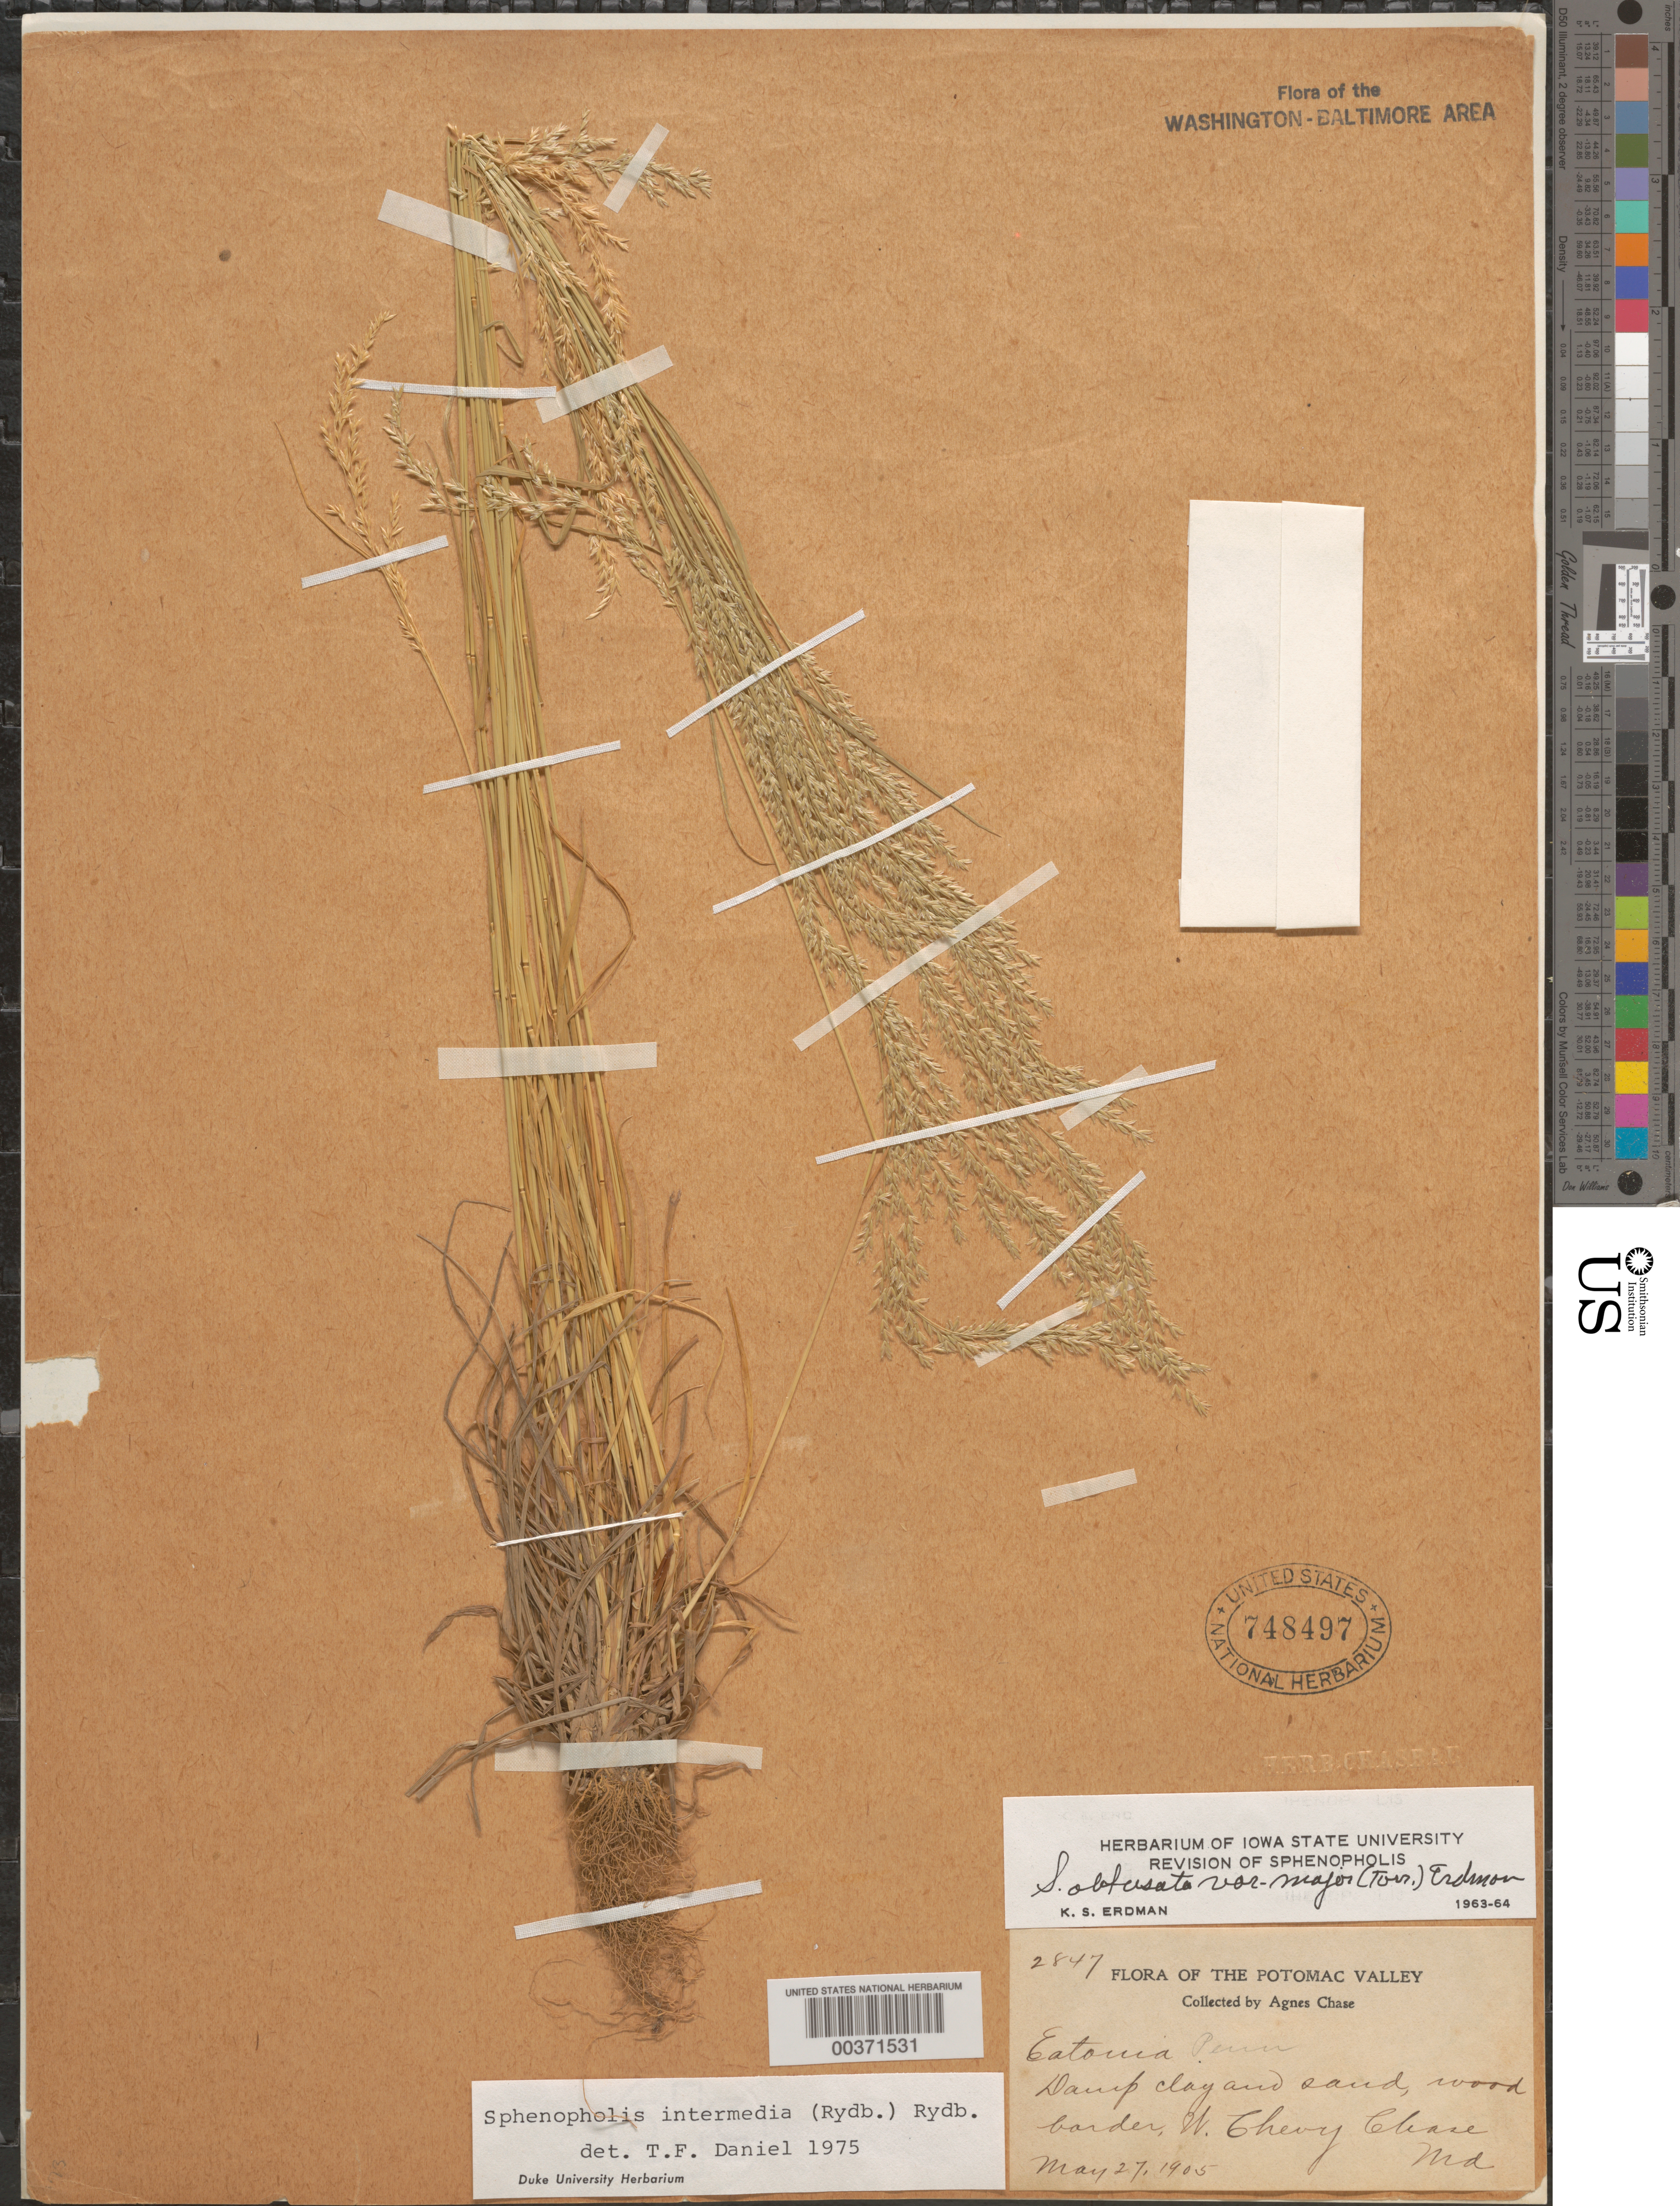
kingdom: Plantae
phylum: Tracheophyta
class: Liliopsida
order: Poales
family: Poaceae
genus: Sphenopholis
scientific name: Sphenopholis intermedia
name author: (Rydb.) Rydb.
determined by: Daniel, Thomas F.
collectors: A. Chase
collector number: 2847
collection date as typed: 27 May 1905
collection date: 1905-05-27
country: United States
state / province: Maryland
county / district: Montgomery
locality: W. Chevy Chase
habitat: Damp clay and sand, wooded border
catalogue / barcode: US 748497